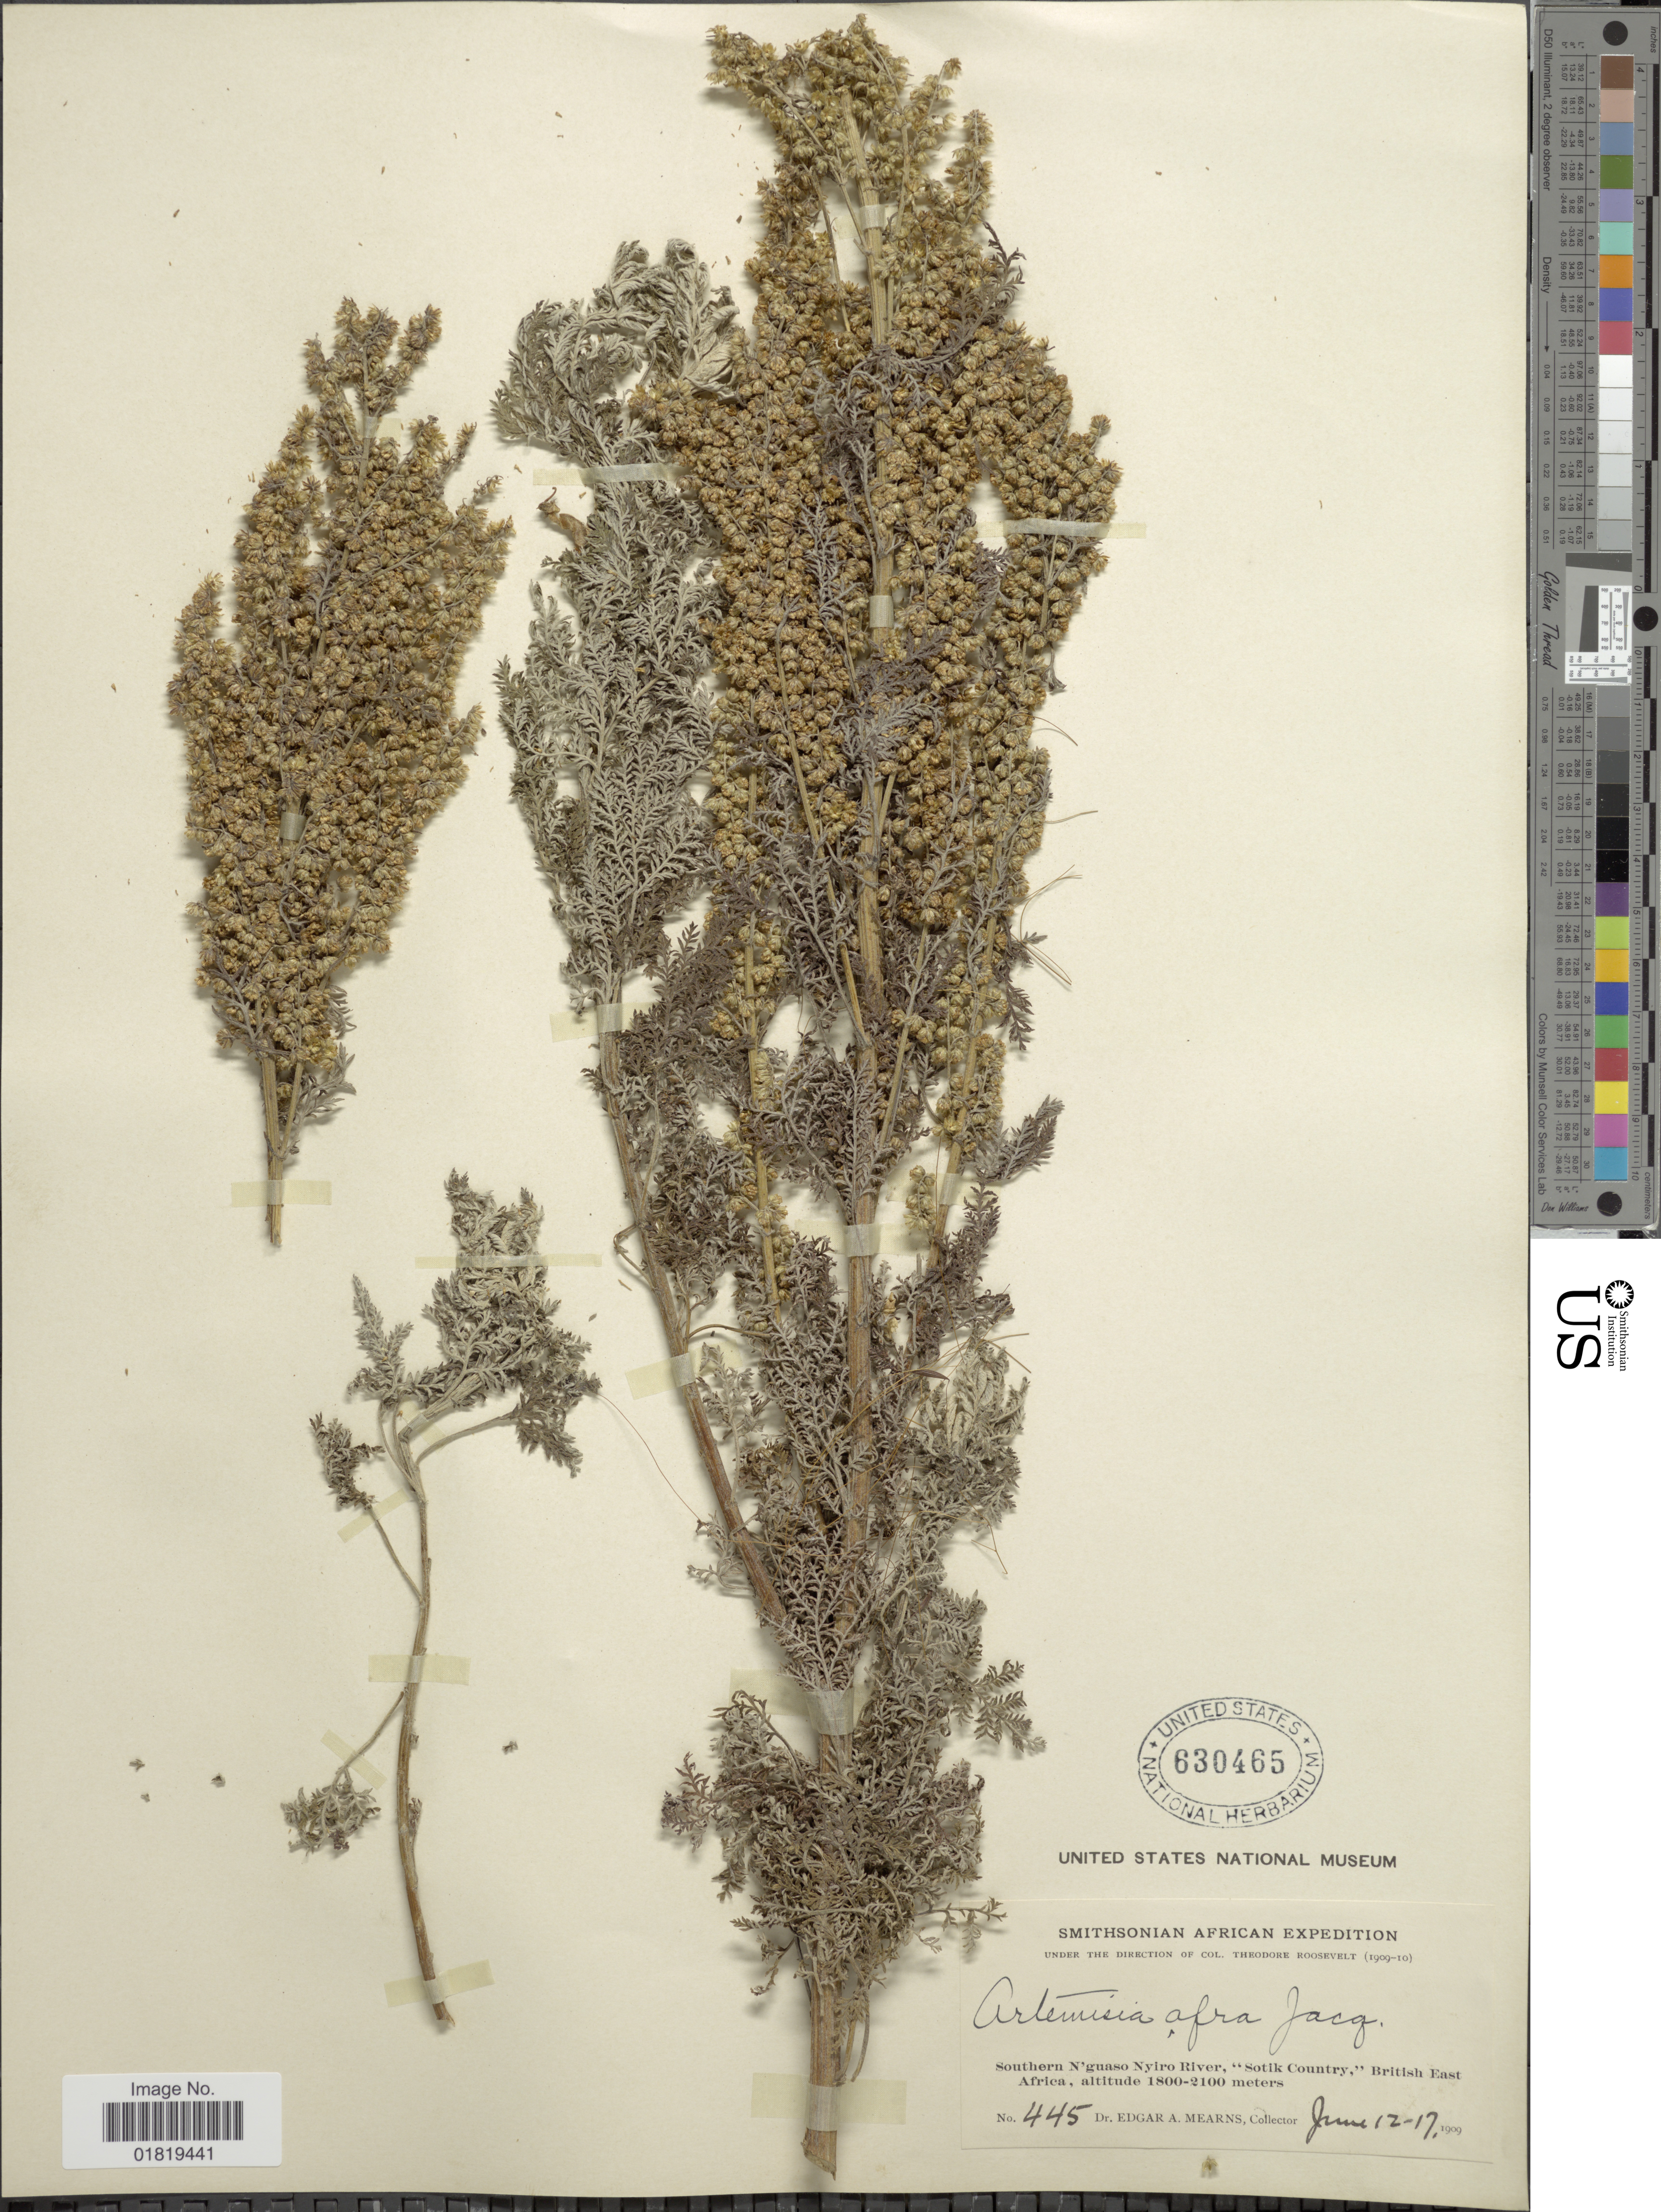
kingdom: Plantae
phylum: Tracheophyta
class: Magnoliopsida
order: Asterales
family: Asteraceae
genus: Artemisia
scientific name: Artemisia afra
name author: Jacq. ex Willd.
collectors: E. A. Mearns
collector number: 445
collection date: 1909-06-12/1909-06-17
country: Kenya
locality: Southern N'guaso Nyiro River, "Sotik Country", British East Africa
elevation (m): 1800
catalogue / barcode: US 630465